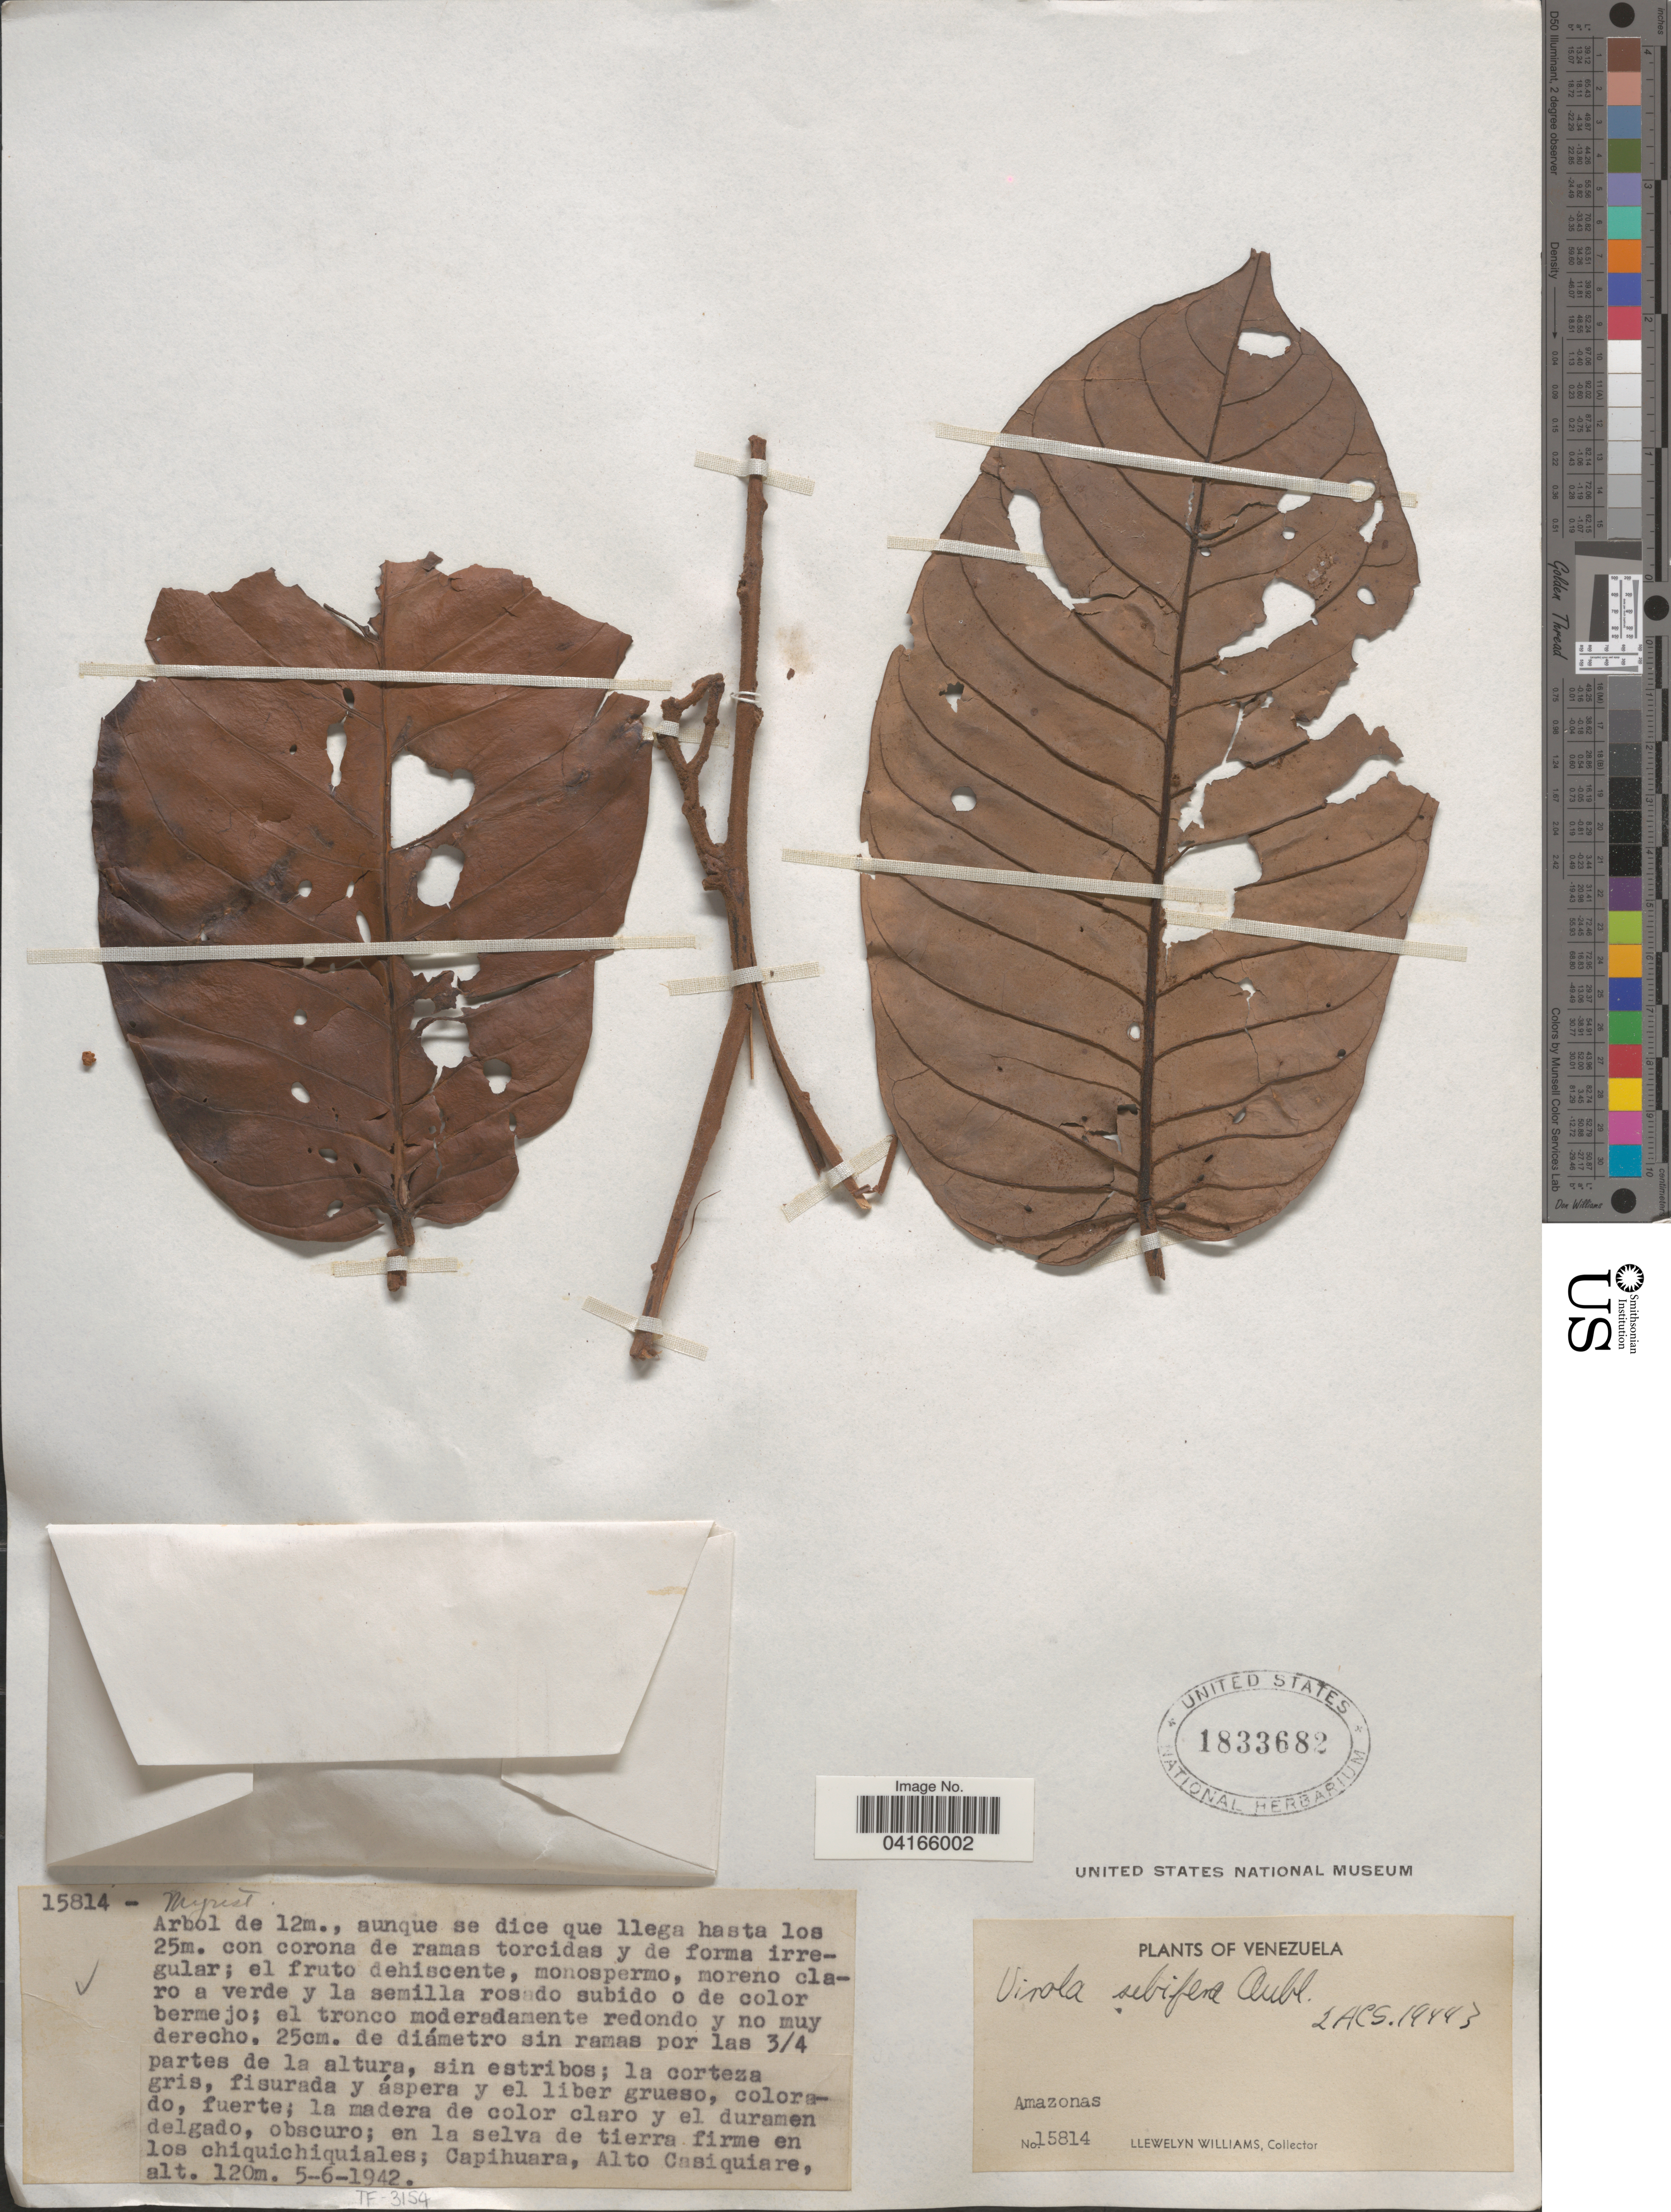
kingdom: Plantae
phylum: Tracheophyta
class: Magnoliopsida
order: Magnoliales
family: Myristicaceae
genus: Virola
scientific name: Virola sebifera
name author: Aubl.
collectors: Ll. Williams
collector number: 15814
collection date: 1942-06-05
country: Venezuela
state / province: Amazonas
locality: Capihuara, Alto Casiquiare.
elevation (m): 120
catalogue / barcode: US 1833682